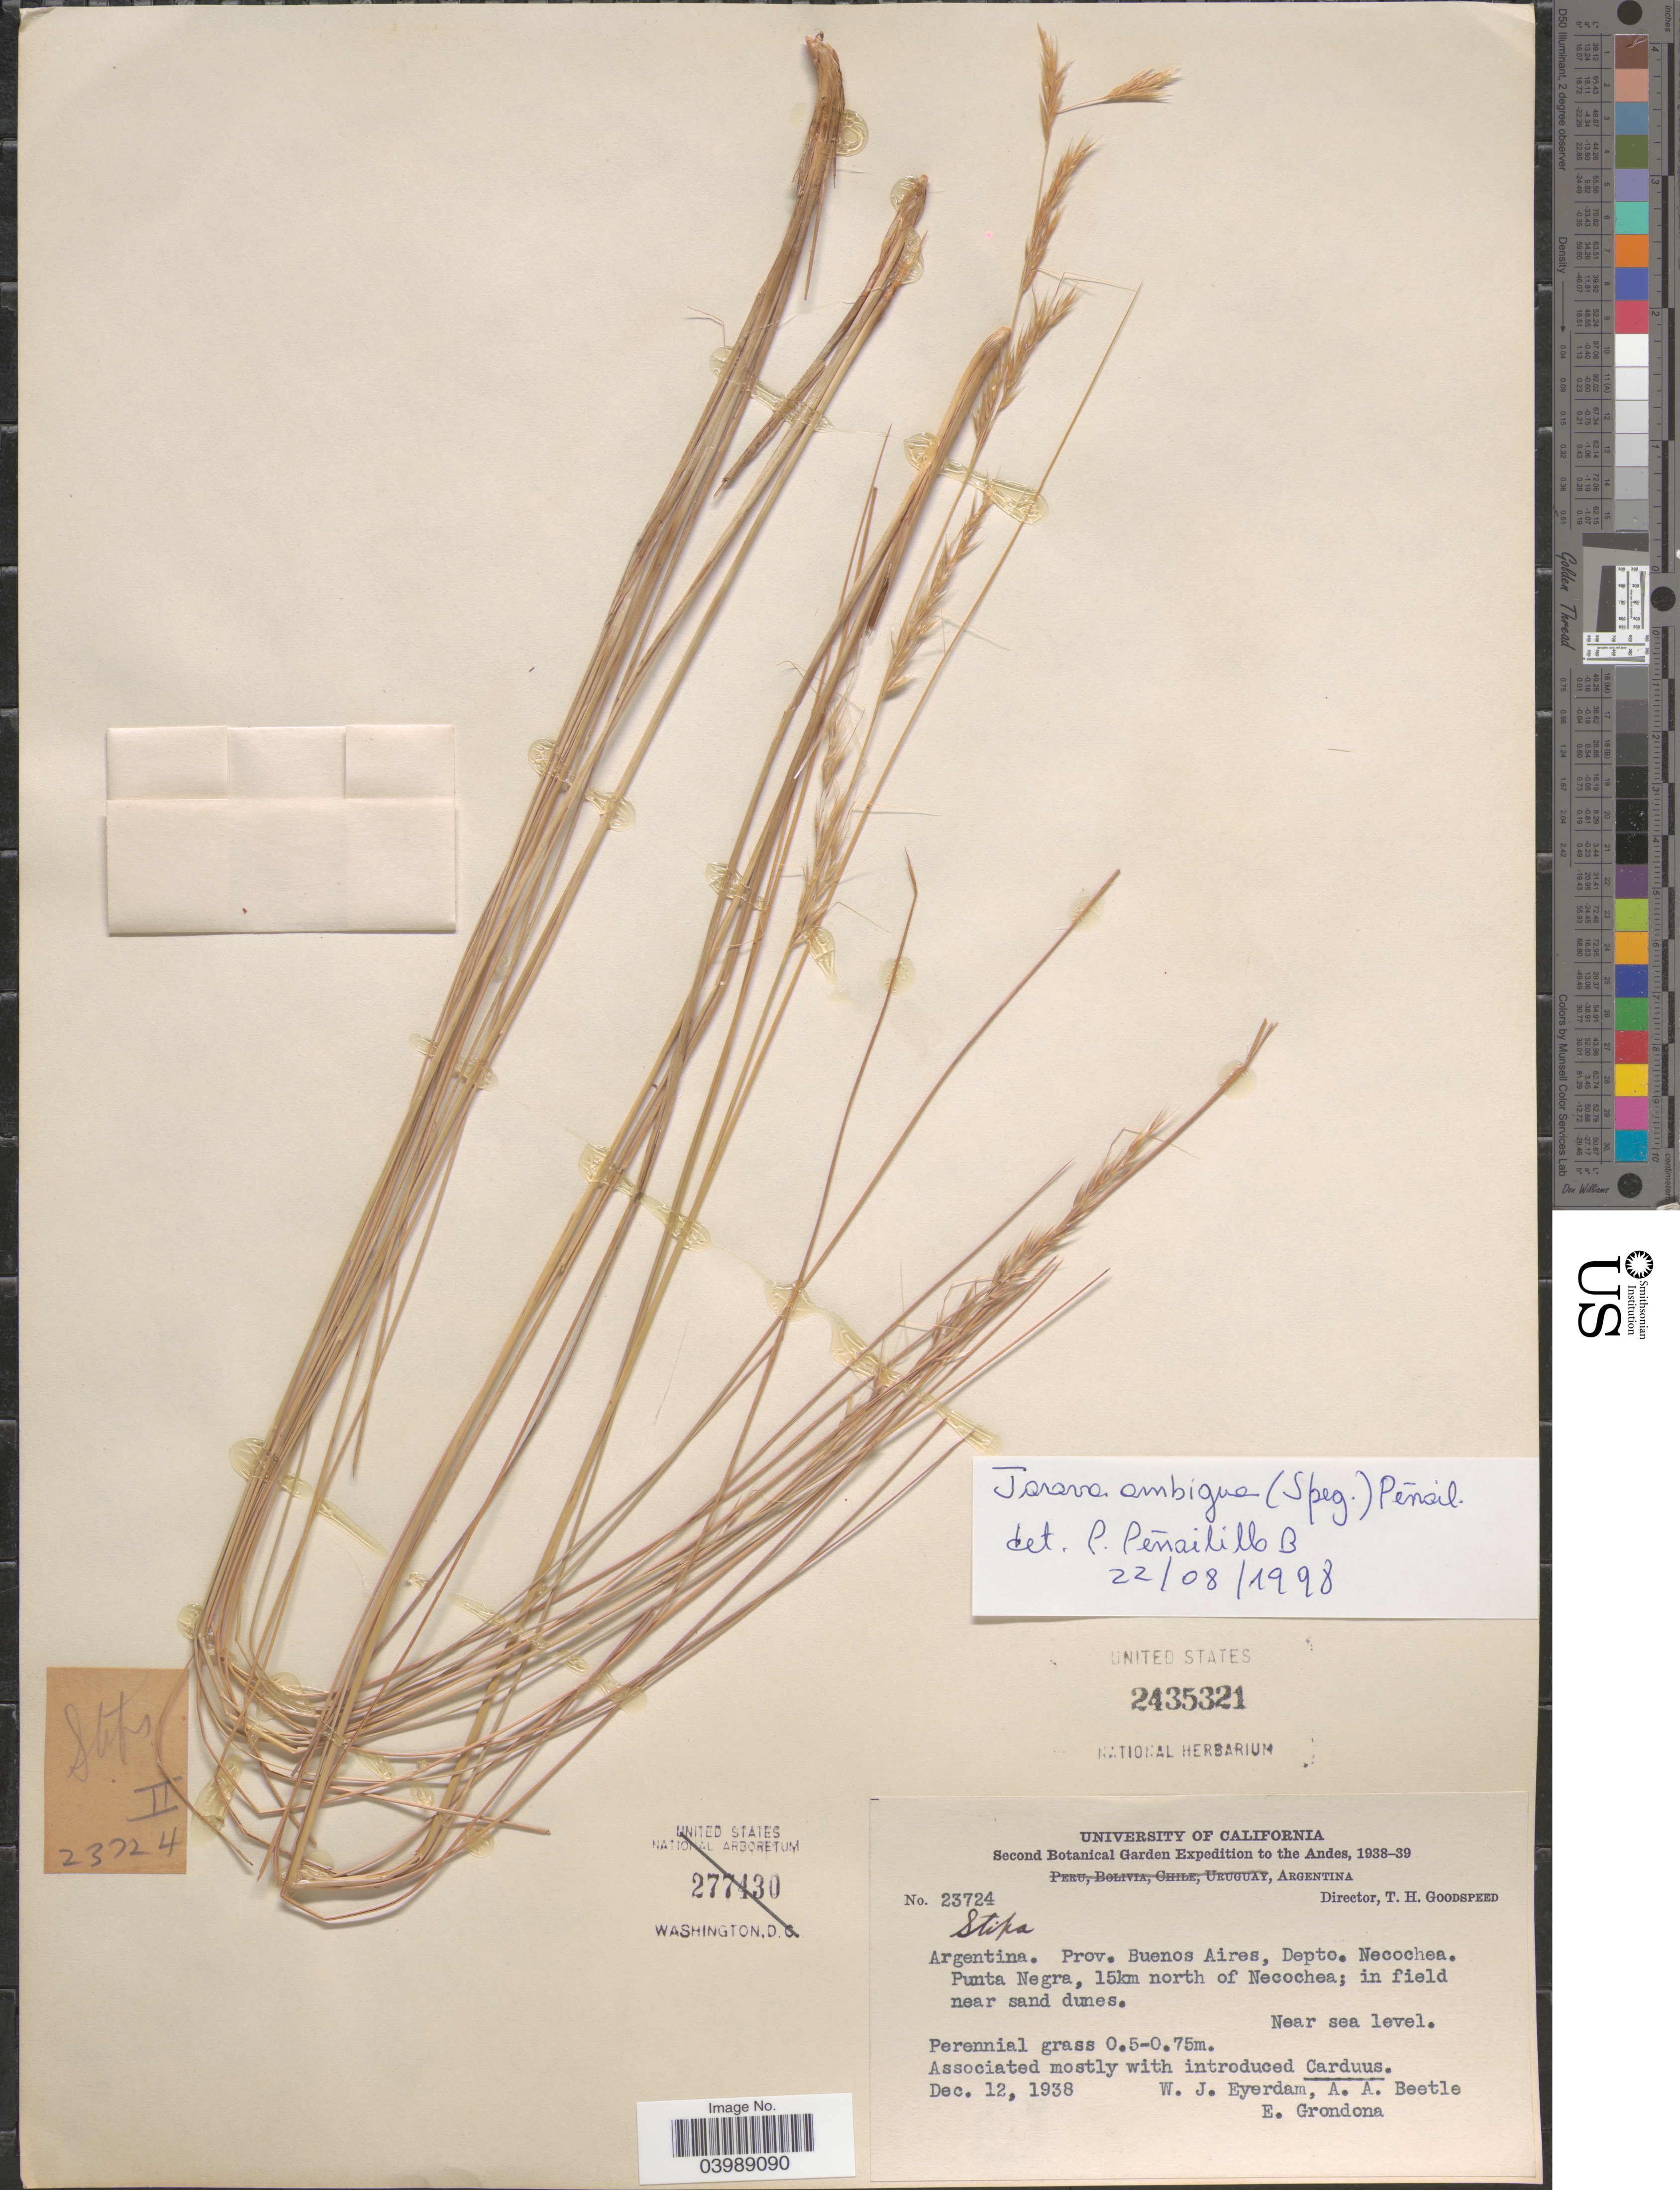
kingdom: Plantae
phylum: Tracheophyta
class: Liliopsida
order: Poales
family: Poaceae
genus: Amelichloa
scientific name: Amelichloa ambigua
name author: (Speg.) Arriaga & Barkworth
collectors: W. J. Eyerdam, A. A. Beetle & E. Grondona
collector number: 23724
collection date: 1938-12-12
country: Argentina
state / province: Buenos Aires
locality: The Andes. Depto. Necochea. Punta Negra, 15km north of Necochea.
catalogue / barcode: US 2435321